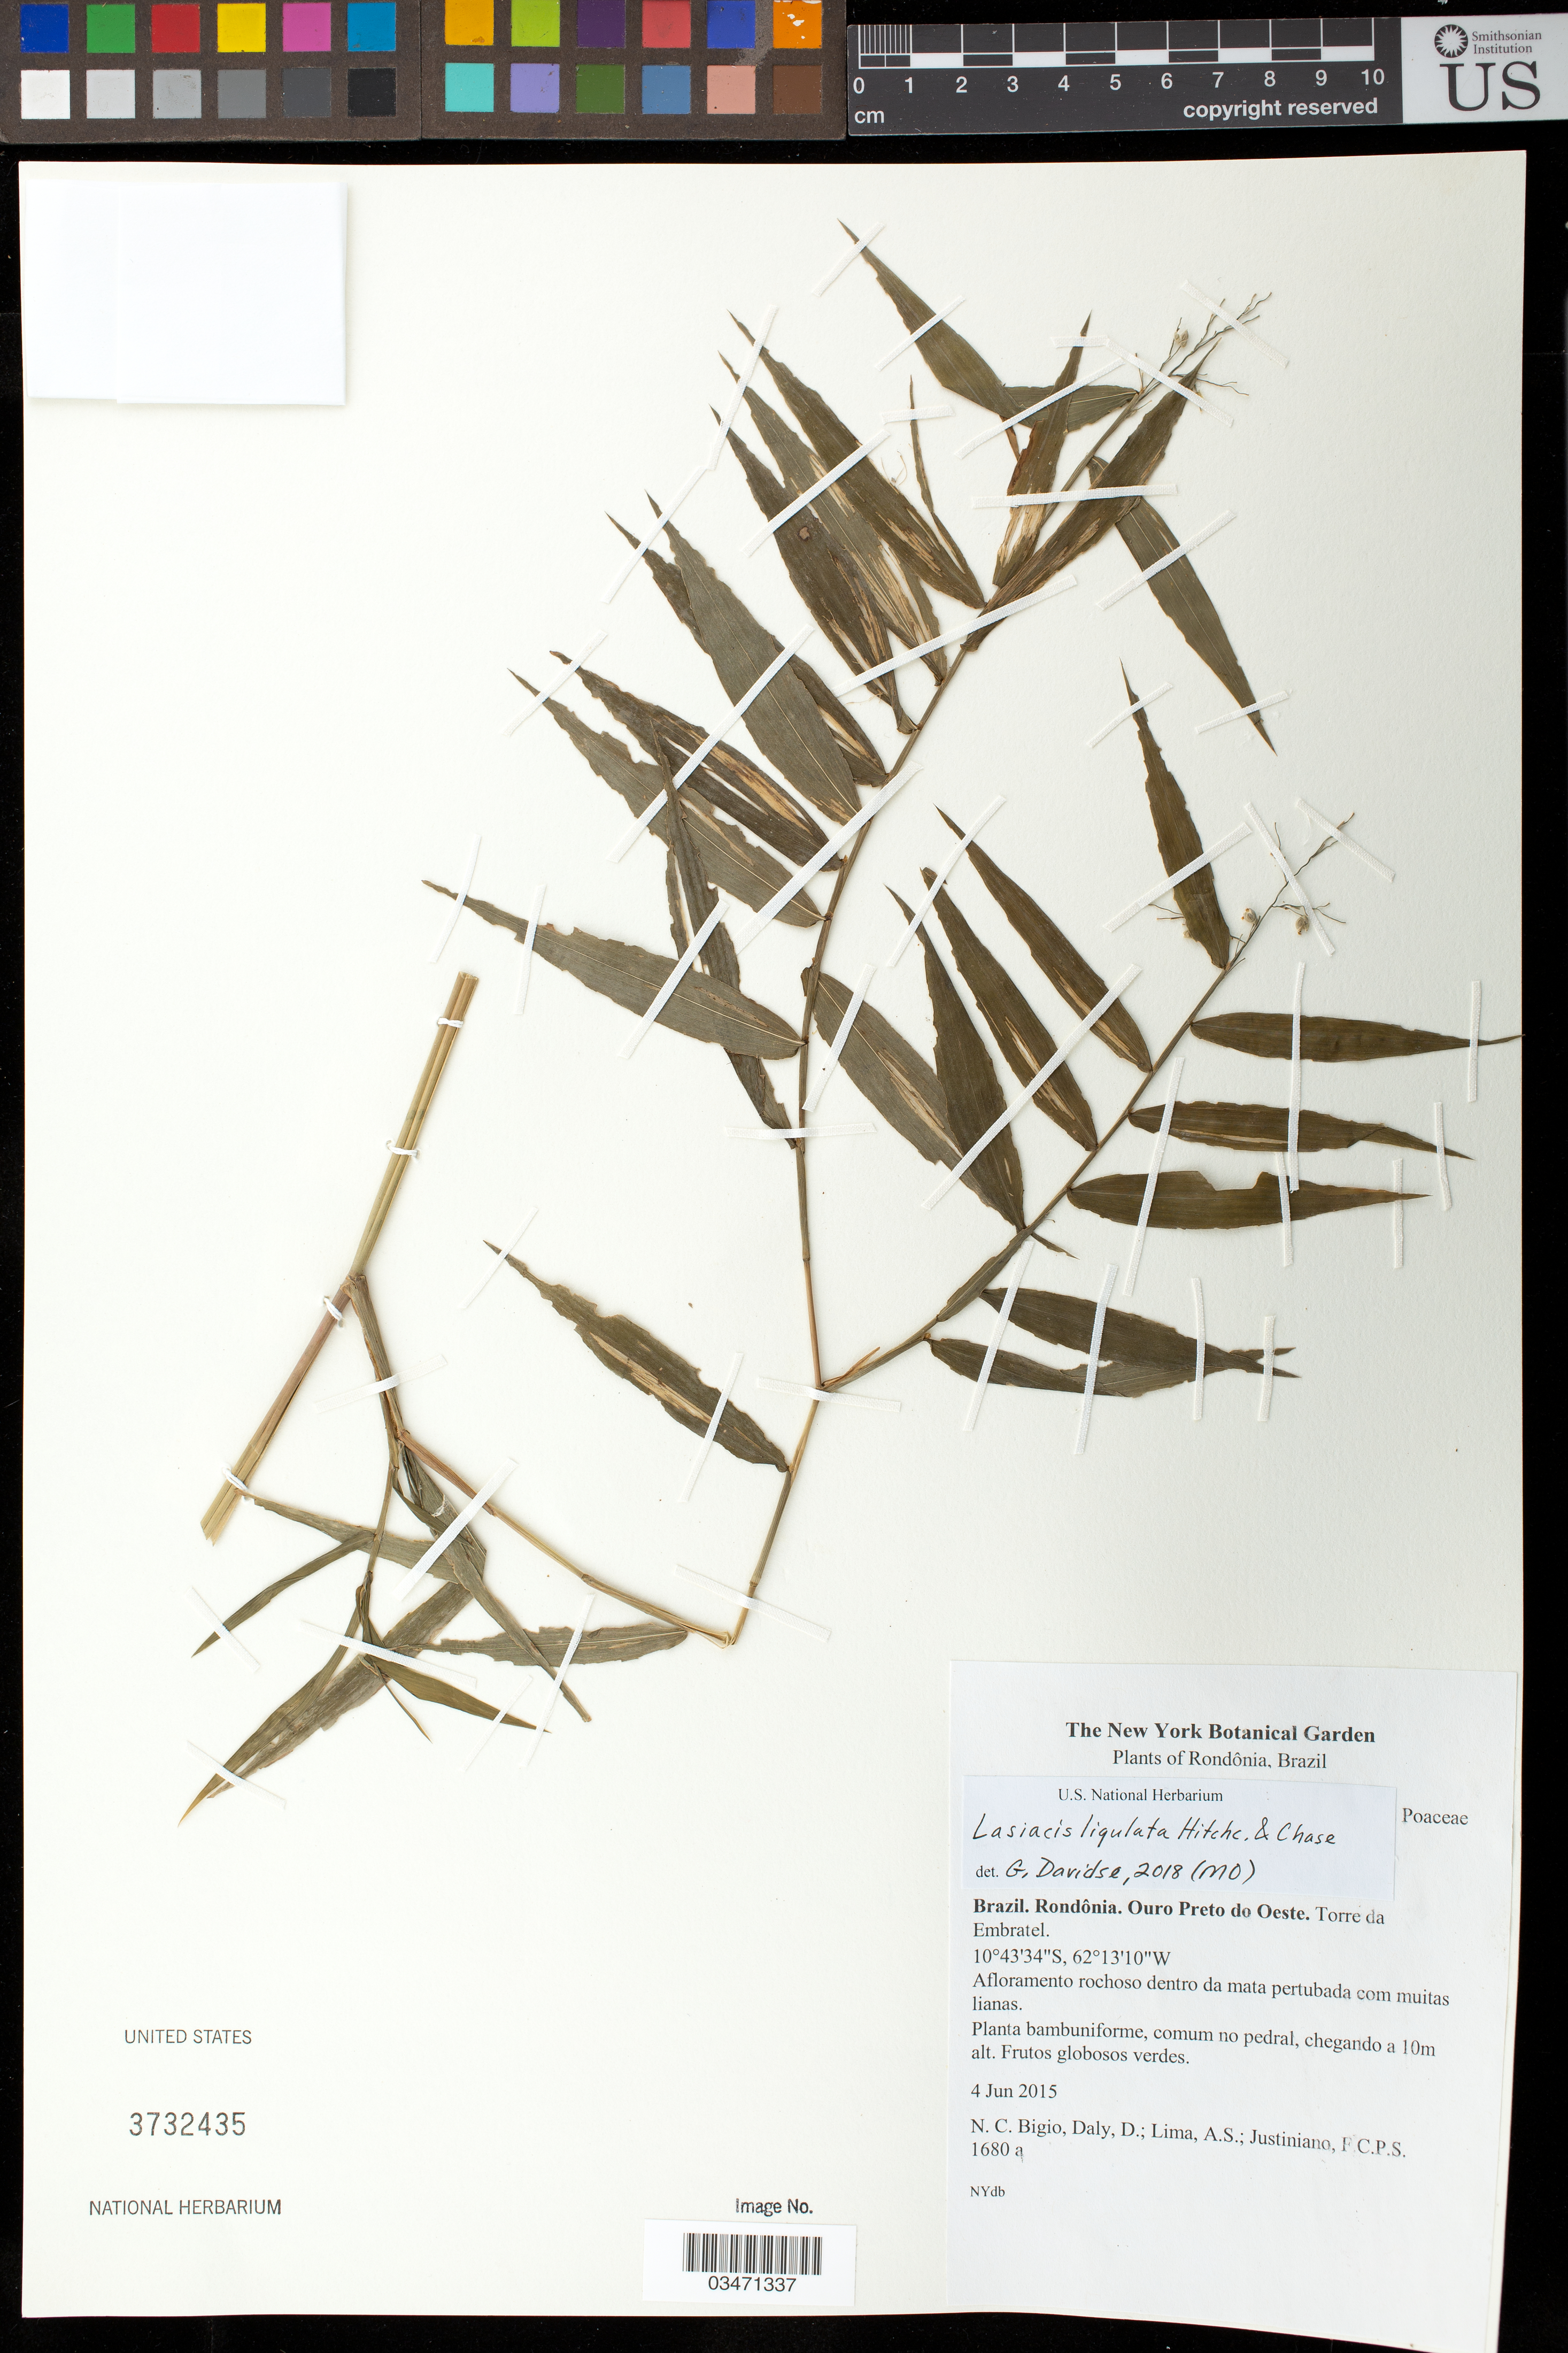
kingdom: Plantae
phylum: Tracheophyta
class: Liliopsida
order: Poales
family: Poaceae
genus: Lasiacis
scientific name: Lasiacis ligulata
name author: Hitchc. & Chase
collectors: N. C. Bigio, D. Daly, A. Lima & F. Justiniano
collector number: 1680 a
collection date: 2015-06-04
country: Brazil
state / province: Rondônia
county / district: Ouro Preto do Oeste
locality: Torre da Embratel.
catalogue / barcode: US 3732435